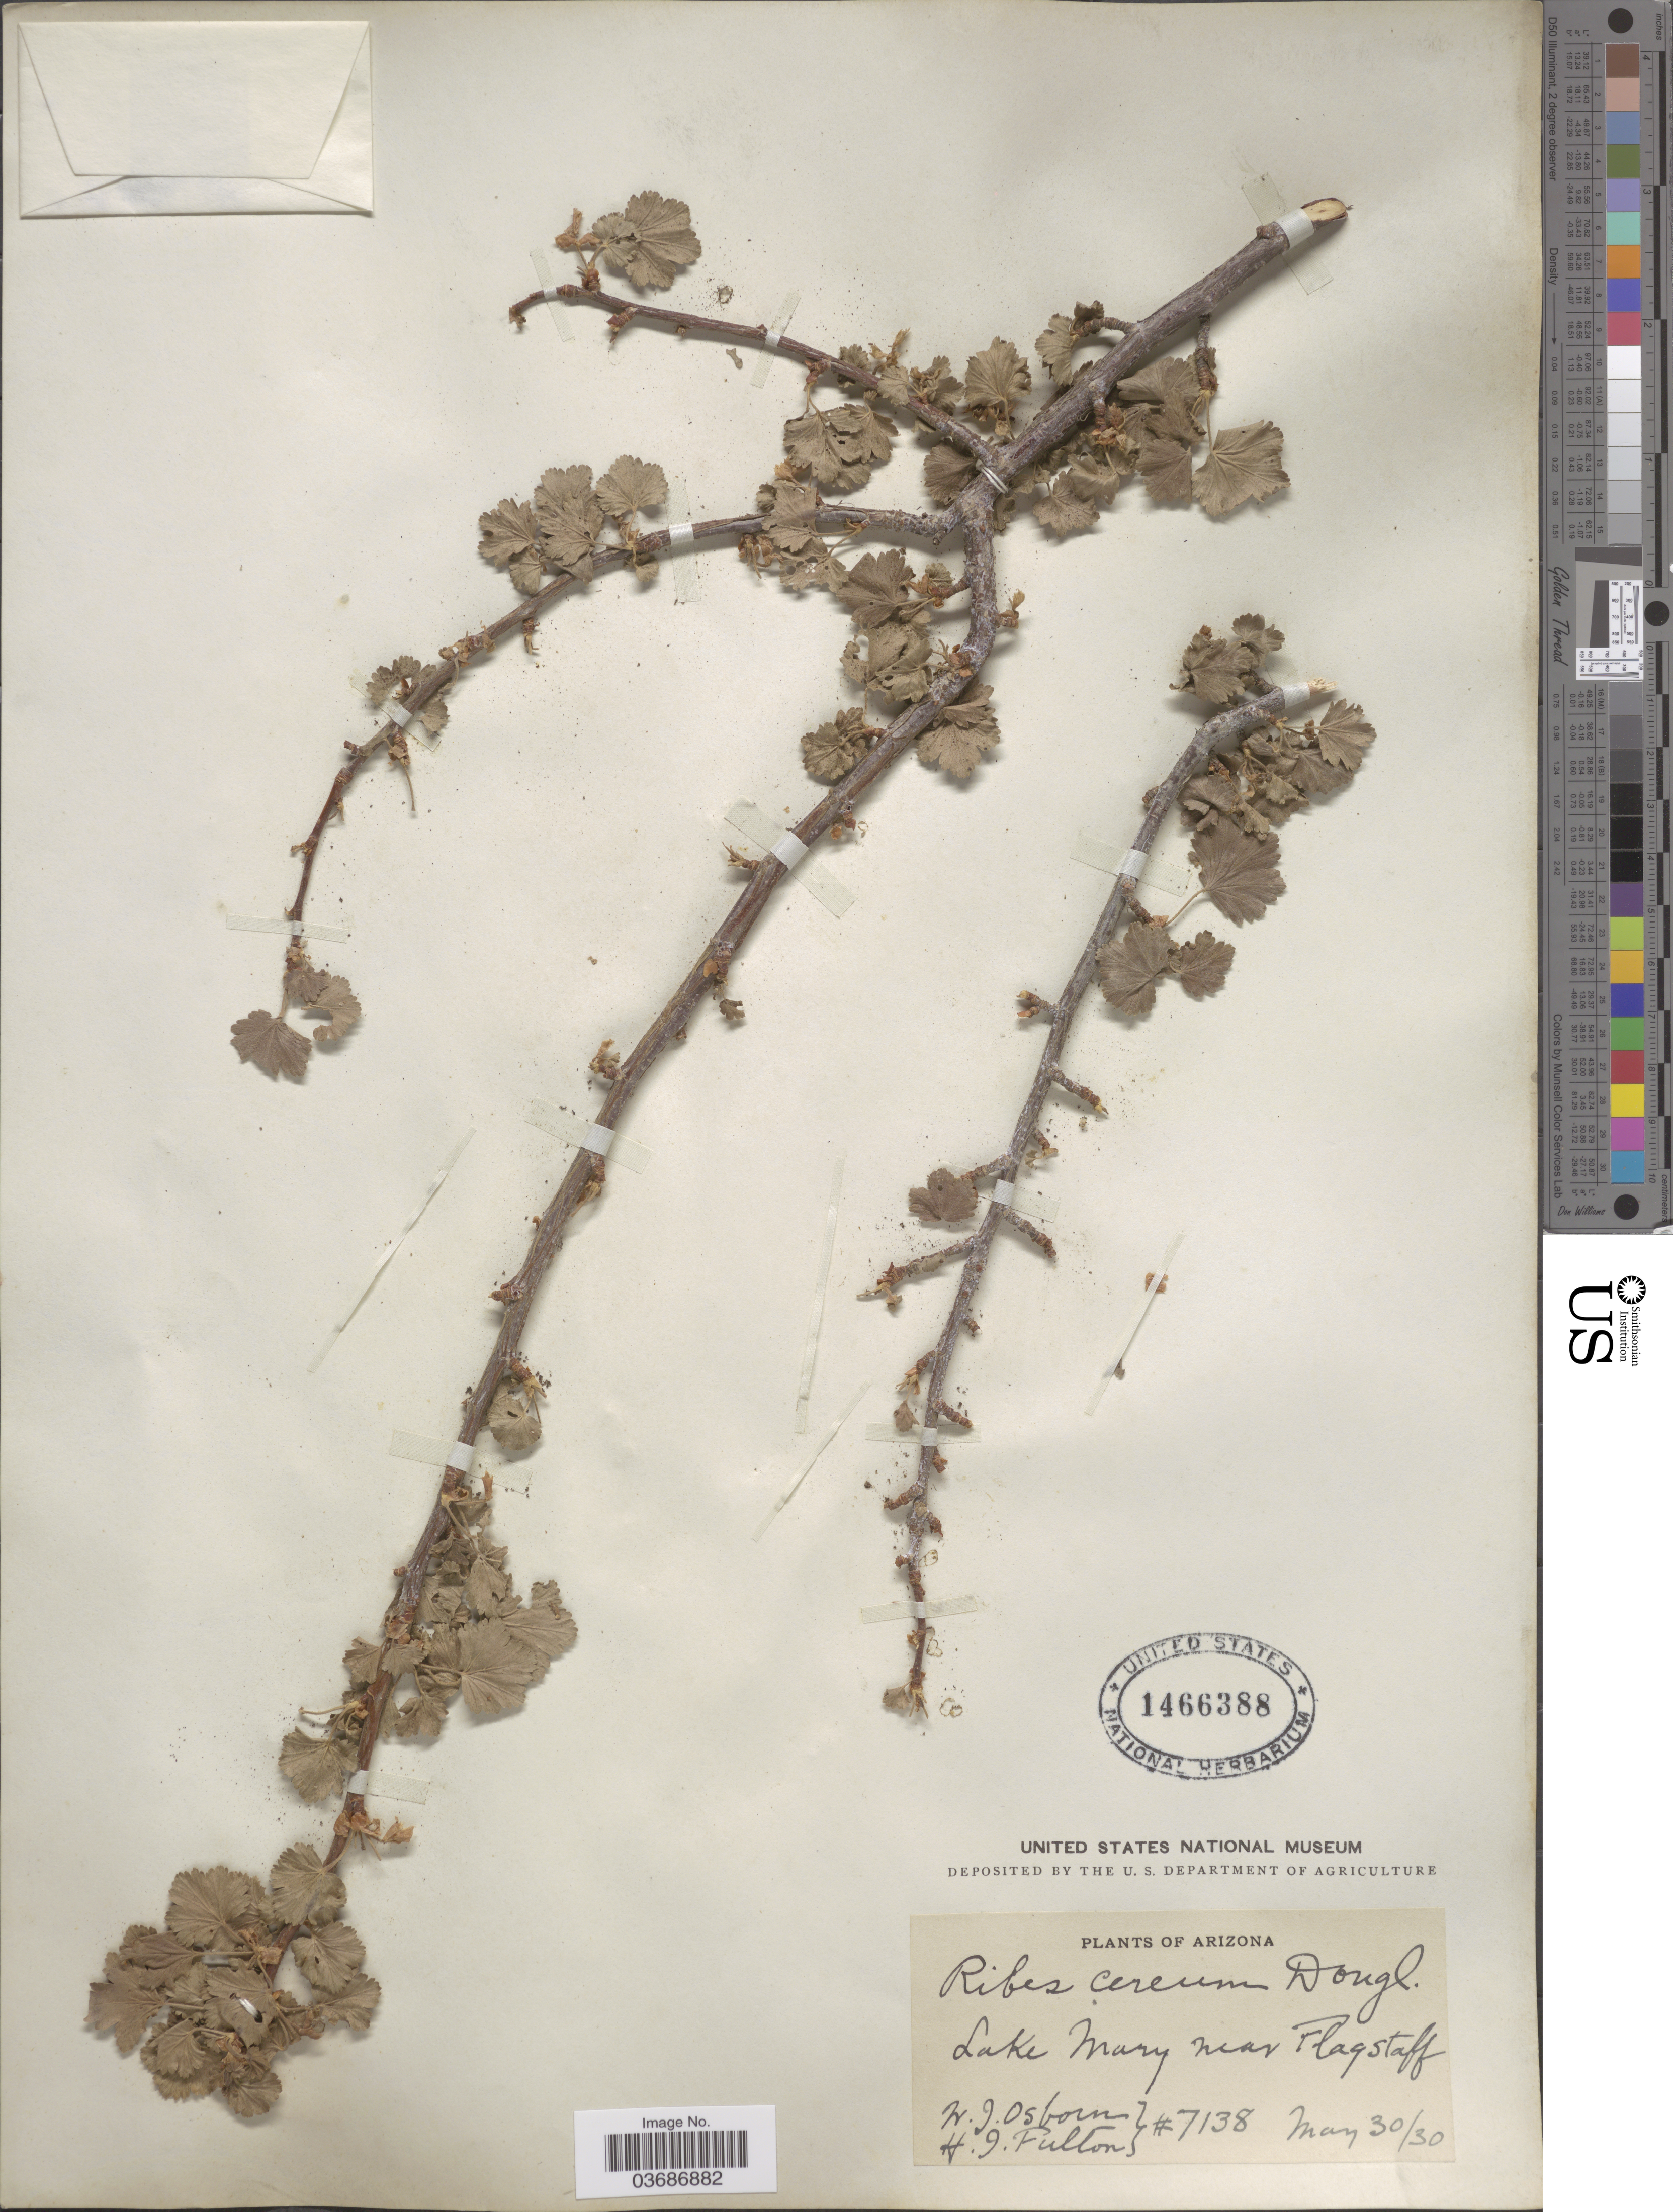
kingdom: Plantae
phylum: Tracheophyta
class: Magnoliopsida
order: Saxifragales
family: Grossulariaceae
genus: Ribes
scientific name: Ribes cereum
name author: Douglas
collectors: W. Osborn & H. Fulton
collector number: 7138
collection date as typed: Transcribed d/m/y: 30/5/30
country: United States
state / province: Arizona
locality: Lake Mary near Flagstaff.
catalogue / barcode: US 1466388